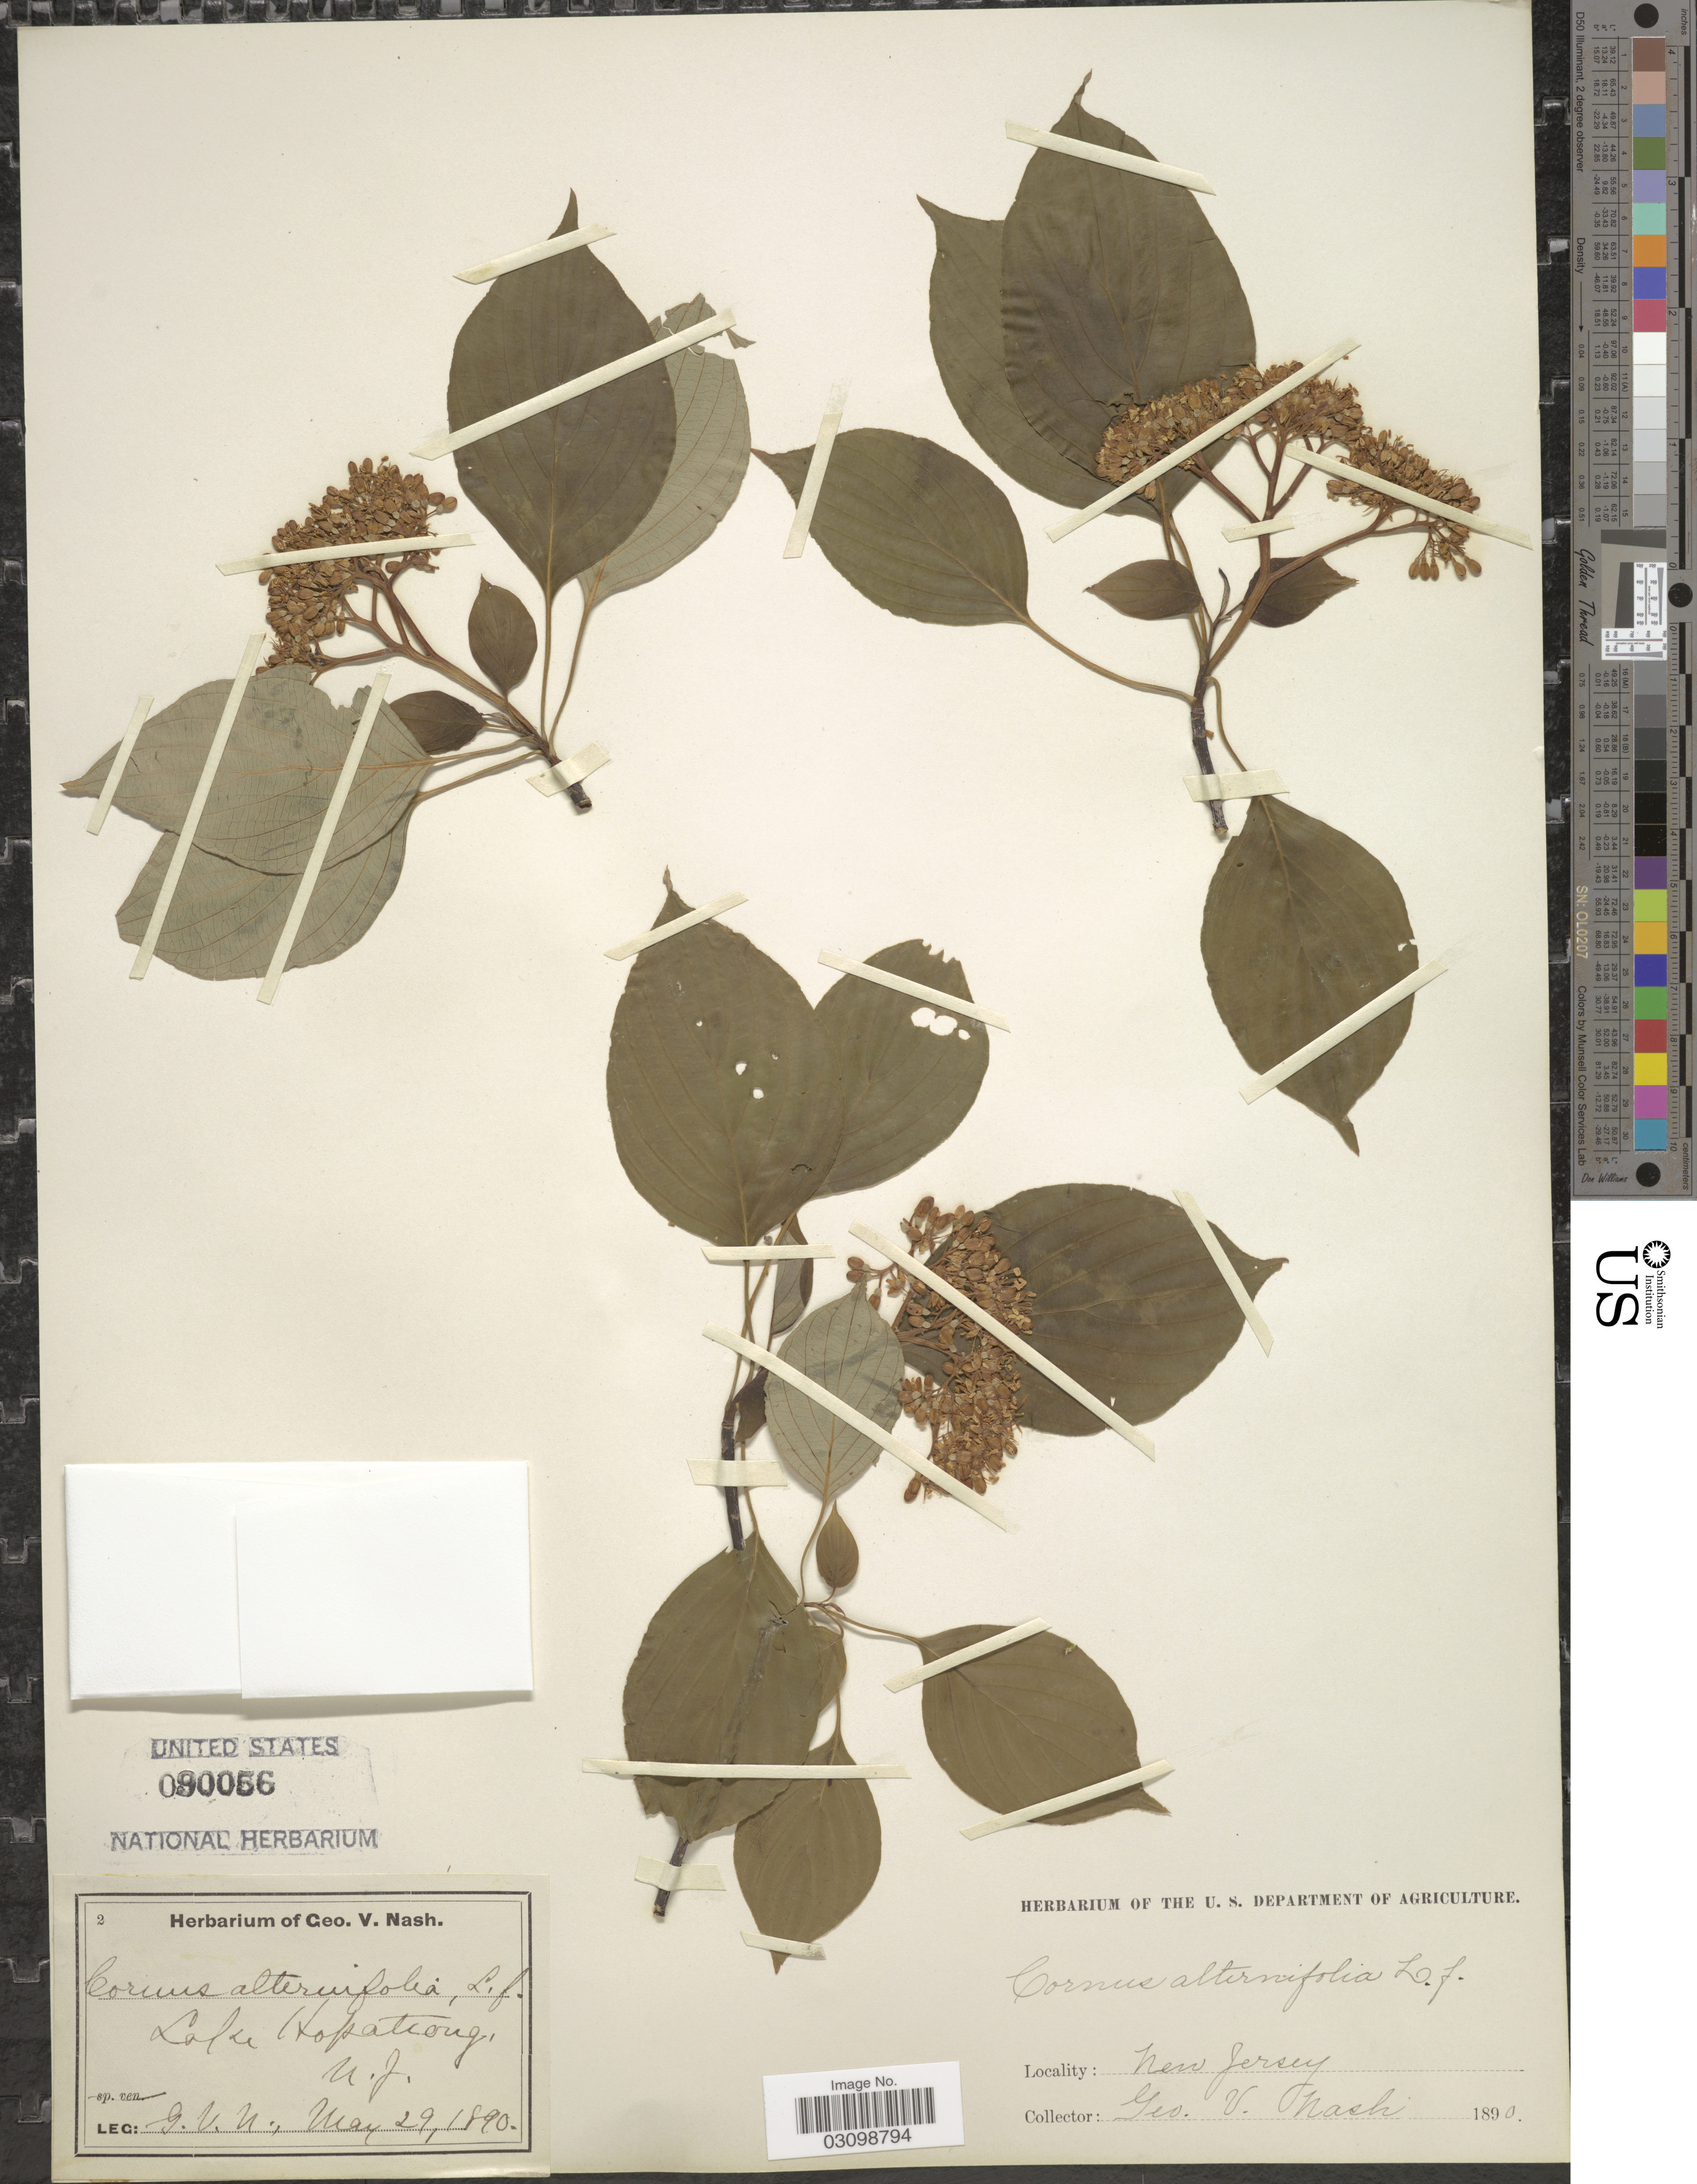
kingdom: Plantae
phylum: Tracheophyta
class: Magnoliopsida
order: Cornales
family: Cornaceae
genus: Cornus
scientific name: Cornus alternifolia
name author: L.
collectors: G. V. Nash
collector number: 2?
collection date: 1890-05-29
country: United States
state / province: New Jersey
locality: Lake Hopatcong.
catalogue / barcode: US 90056